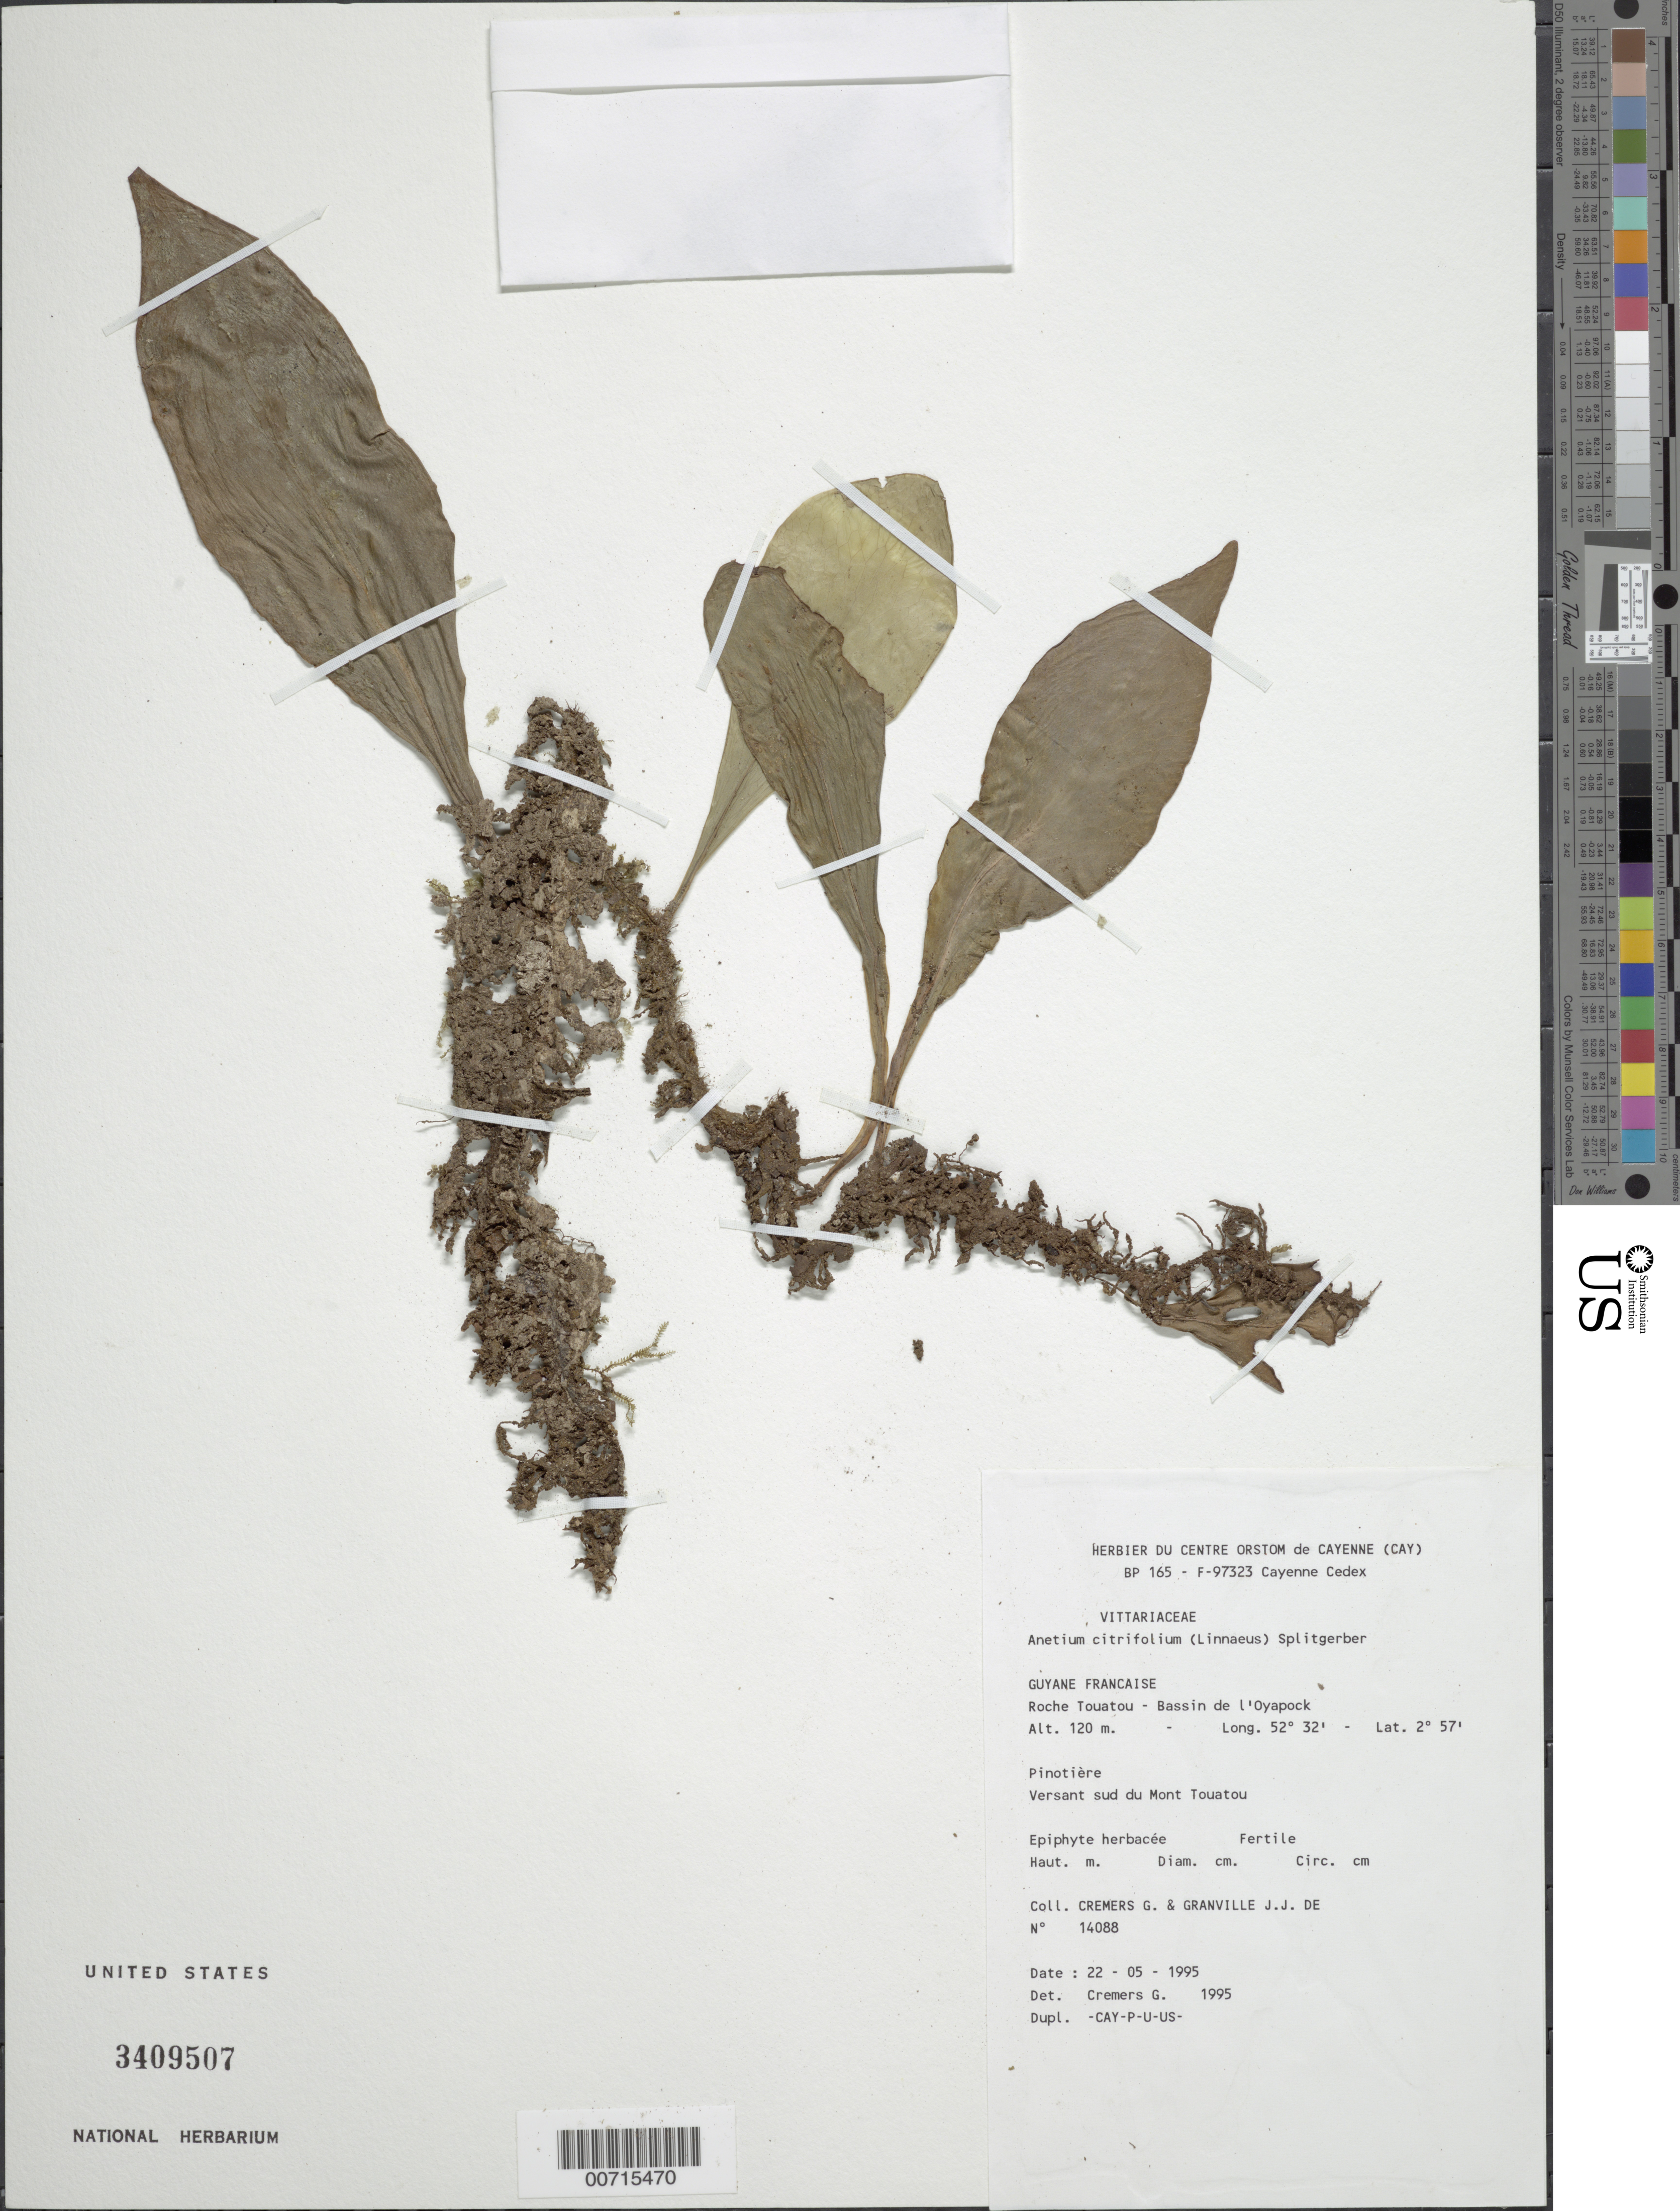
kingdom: Plantae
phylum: Tracheophyta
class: Polypodiopsida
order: Polypodiales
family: Pteridaceae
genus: Anetium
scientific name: Anetium citrifolium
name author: (L.) Splitg.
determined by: Cremers, Georges A.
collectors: G. Cremers & J.-J. de Granville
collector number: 14088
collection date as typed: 22-May-95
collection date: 1995-05-22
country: French Guiana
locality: Roche Touatou, Bassin de l'Oyapock, versant sud du Mont Touatou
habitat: Pinotiere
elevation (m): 120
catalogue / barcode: US 3409507